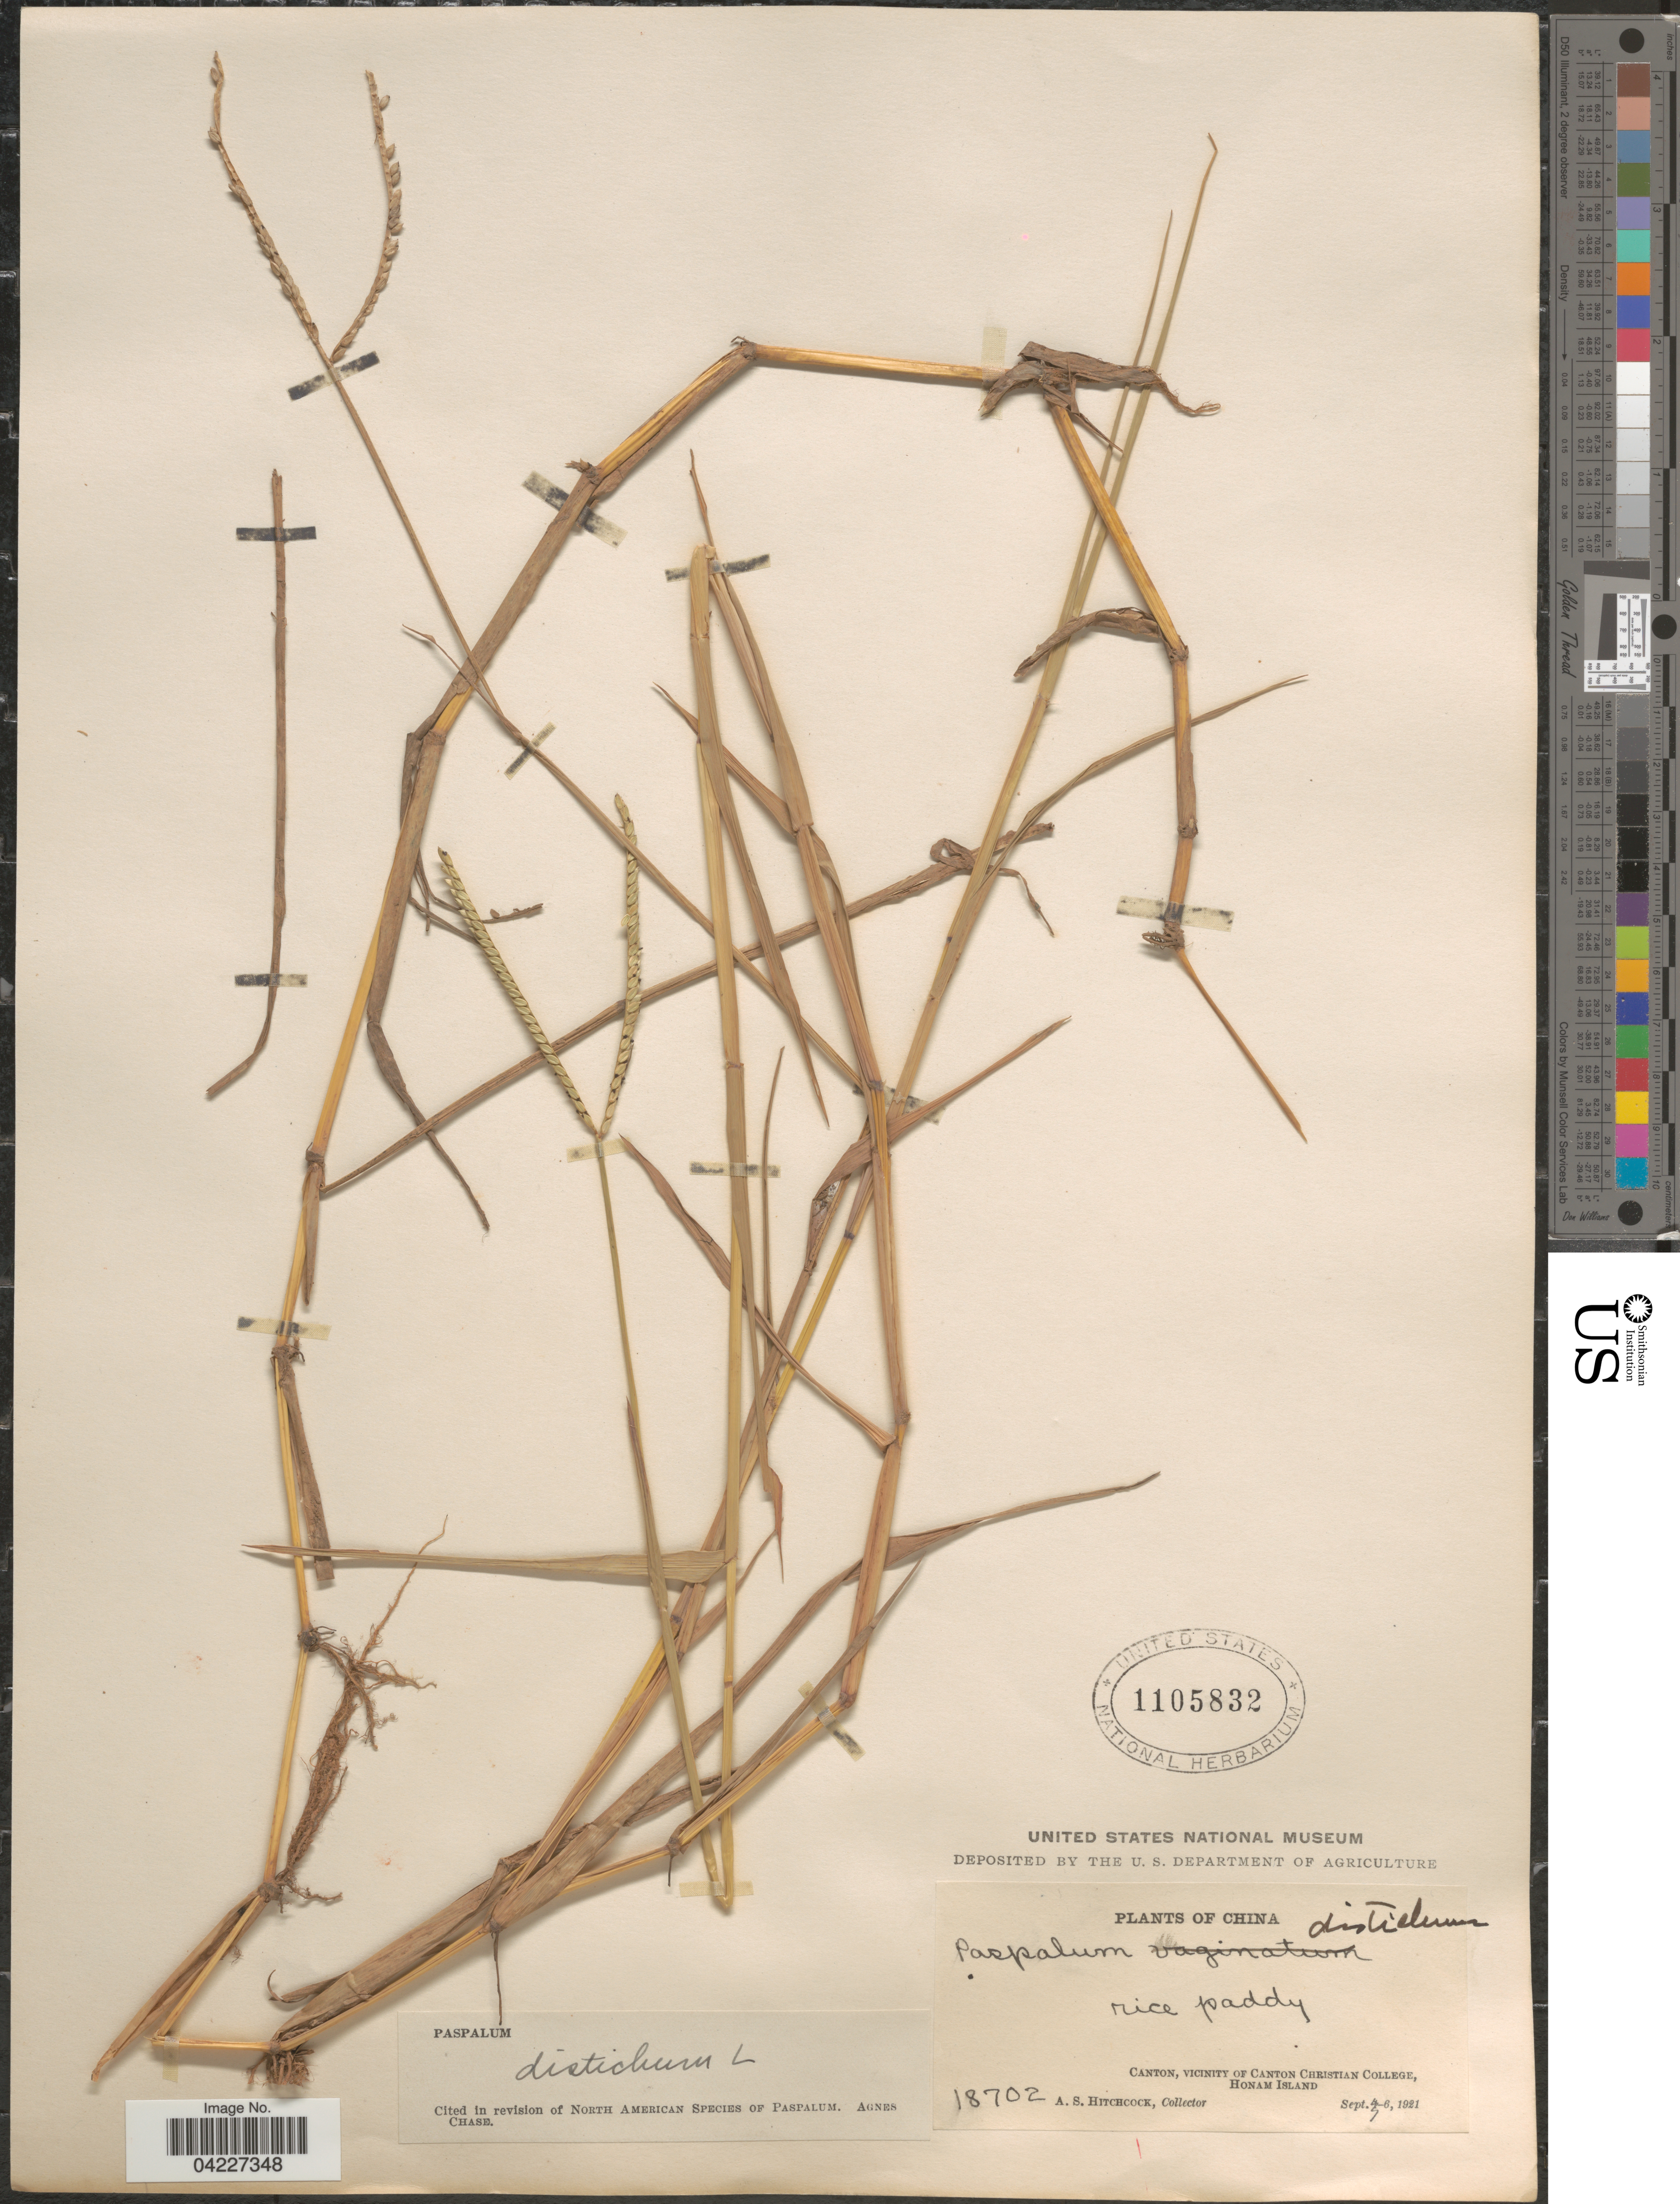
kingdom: Plantae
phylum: Tracheophyta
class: Liliopsida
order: Poales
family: Poaceae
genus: Paspalum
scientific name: Paspalum paspalodes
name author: (Michx.) Scribn.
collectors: A. S. Hitchcock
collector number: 18702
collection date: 1921-09-06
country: China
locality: Rice paddy. Canton, Vicinity Of Canton Christian College, Honam Island.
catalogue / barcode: US 1105832